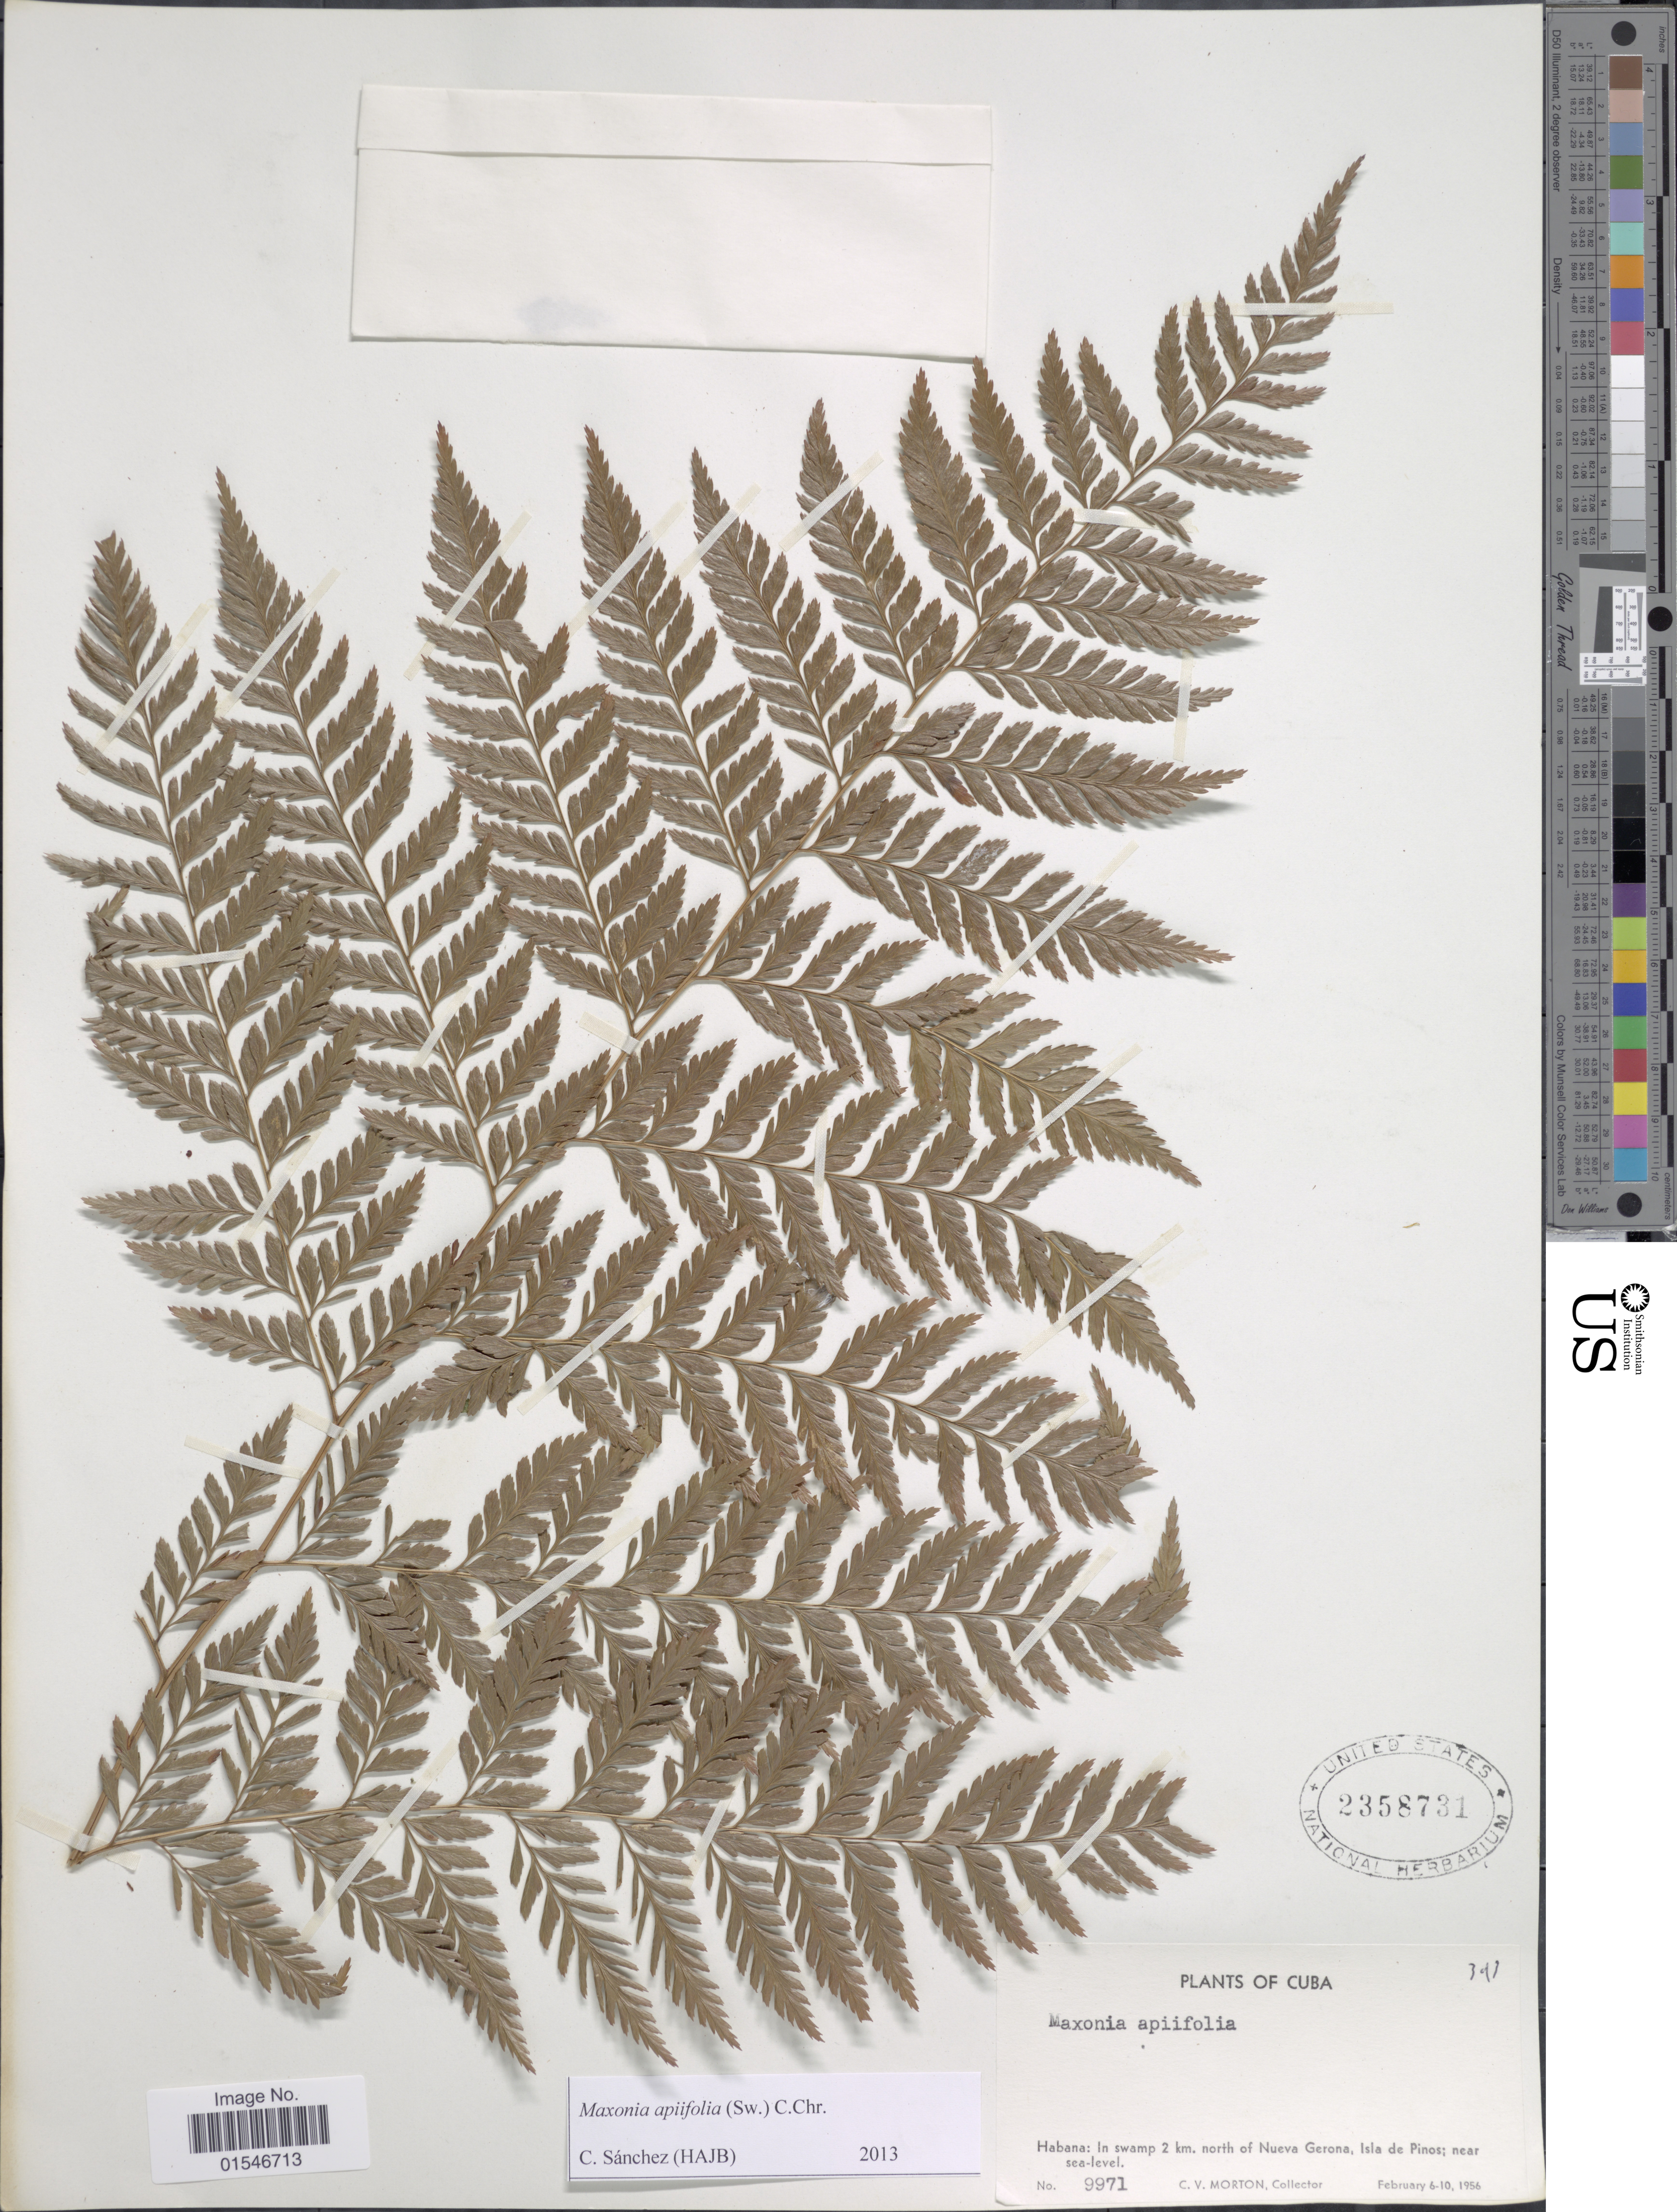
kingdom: Plantae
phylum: Tracheophyta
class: Polypodiopsida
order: Polypodiales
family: Dryopteridaceae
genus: Maxonia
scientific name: Maxonia apiifolia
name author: (Sw.) C. Chr.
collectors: C. V. Morton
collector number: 9971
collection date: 1956-02-06/1956-02-10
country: Cuba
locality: Habana: In swamp 2 km. north of Nueva Gerona, Isla de Pinos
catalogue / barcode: US 2358731